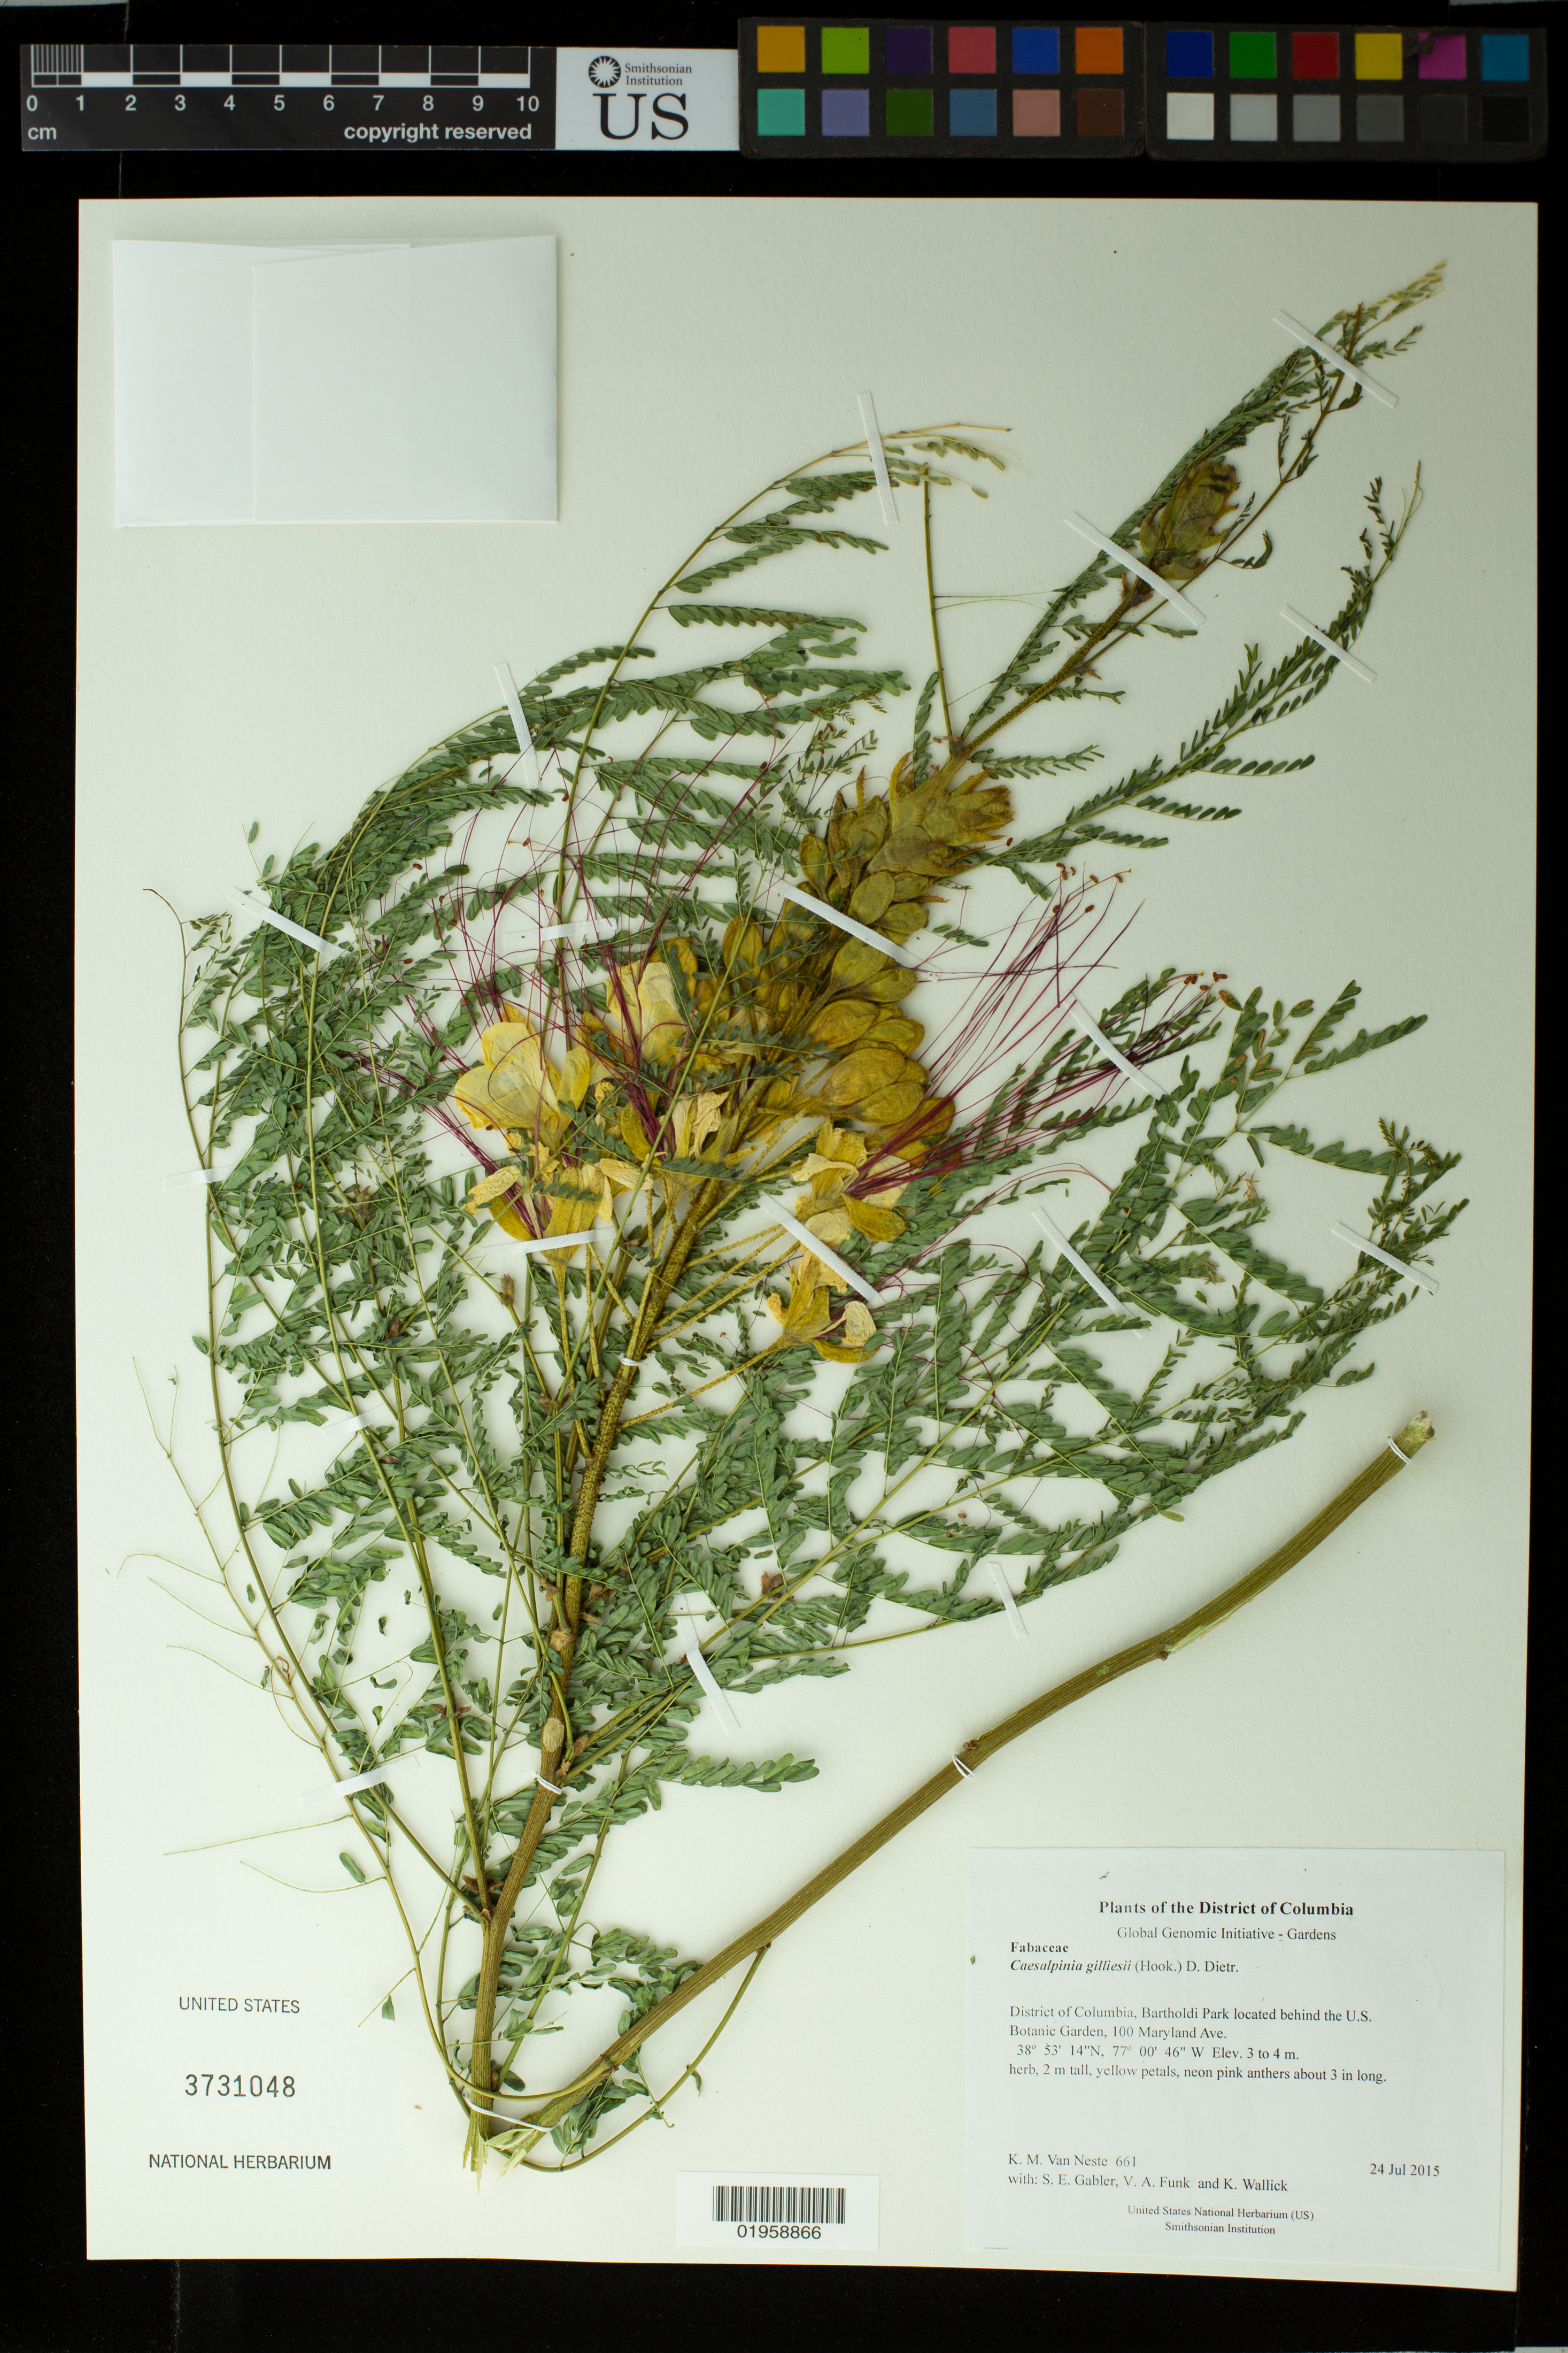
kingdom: Plantae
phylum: Tracheophyta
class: Magnoliopsida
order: Fabales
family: Fabaceae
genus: Erythrostemon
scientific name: Erythrostemon gilliesii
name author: (Hook.) Klotzsch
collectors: K. M. Van Neste, S. E. Gabler, V. Funk & K. Wallick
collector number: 661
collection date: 2015-07-24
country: United States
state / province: District of Columbia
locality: Bartholdi Park located behind the U.S. Botanic Garden, 100 Maryland Ave.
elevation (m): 3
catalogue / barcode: US 3731048